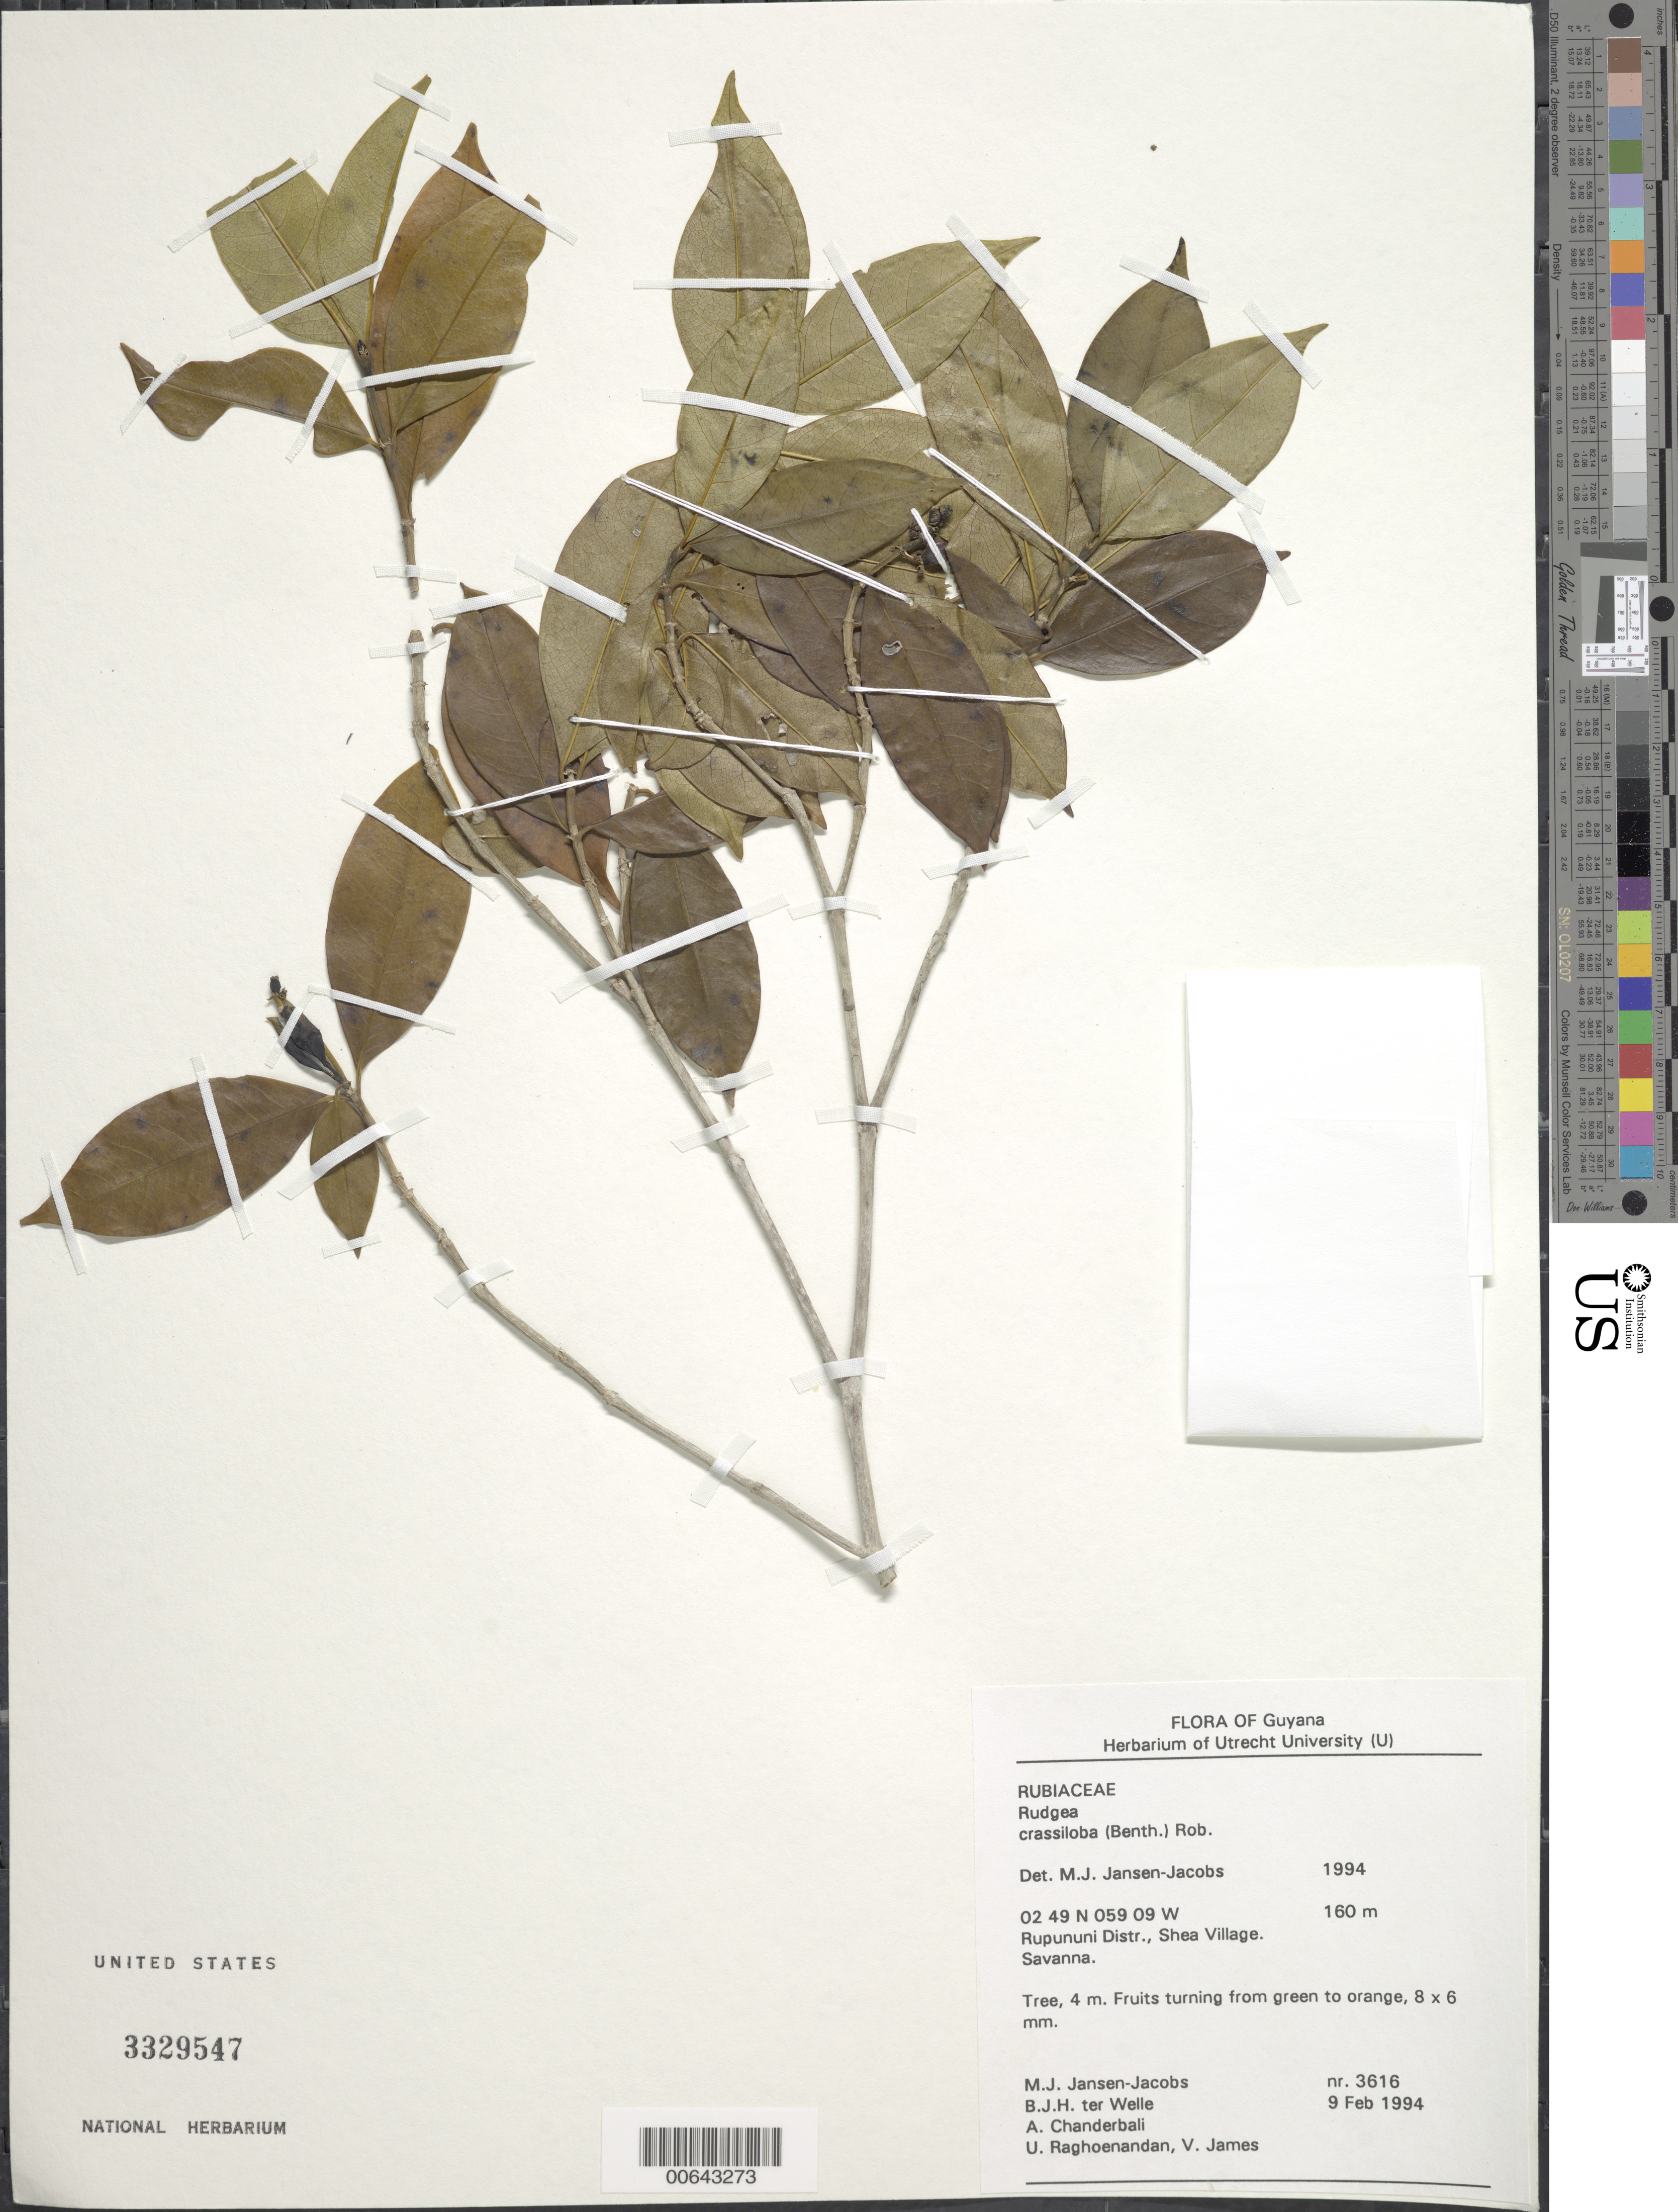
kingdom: Plantae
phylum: Tracheophyta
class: Magnoliopsida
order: Gentianales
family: Rubiaceae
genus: Rudgea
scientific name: Rudgea crassiloba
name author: (Benth.) B.L. Rob.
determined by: Jansen-Jacobs, M. J., (U), Nationaal Herbarium Nederland, Utrecht University branch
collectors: M. J. Jansen-Jacobs, B. Welle, A. S. Chanderbali, U. Raghoenandan & V. James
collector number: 3616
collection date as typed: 9-Feb-94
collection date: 1994-02-09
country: Guyana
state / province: U. Takutu-U. Essequibo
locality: Shea Village, Rupununi Dist.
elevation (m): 160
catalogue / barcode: US 3329547